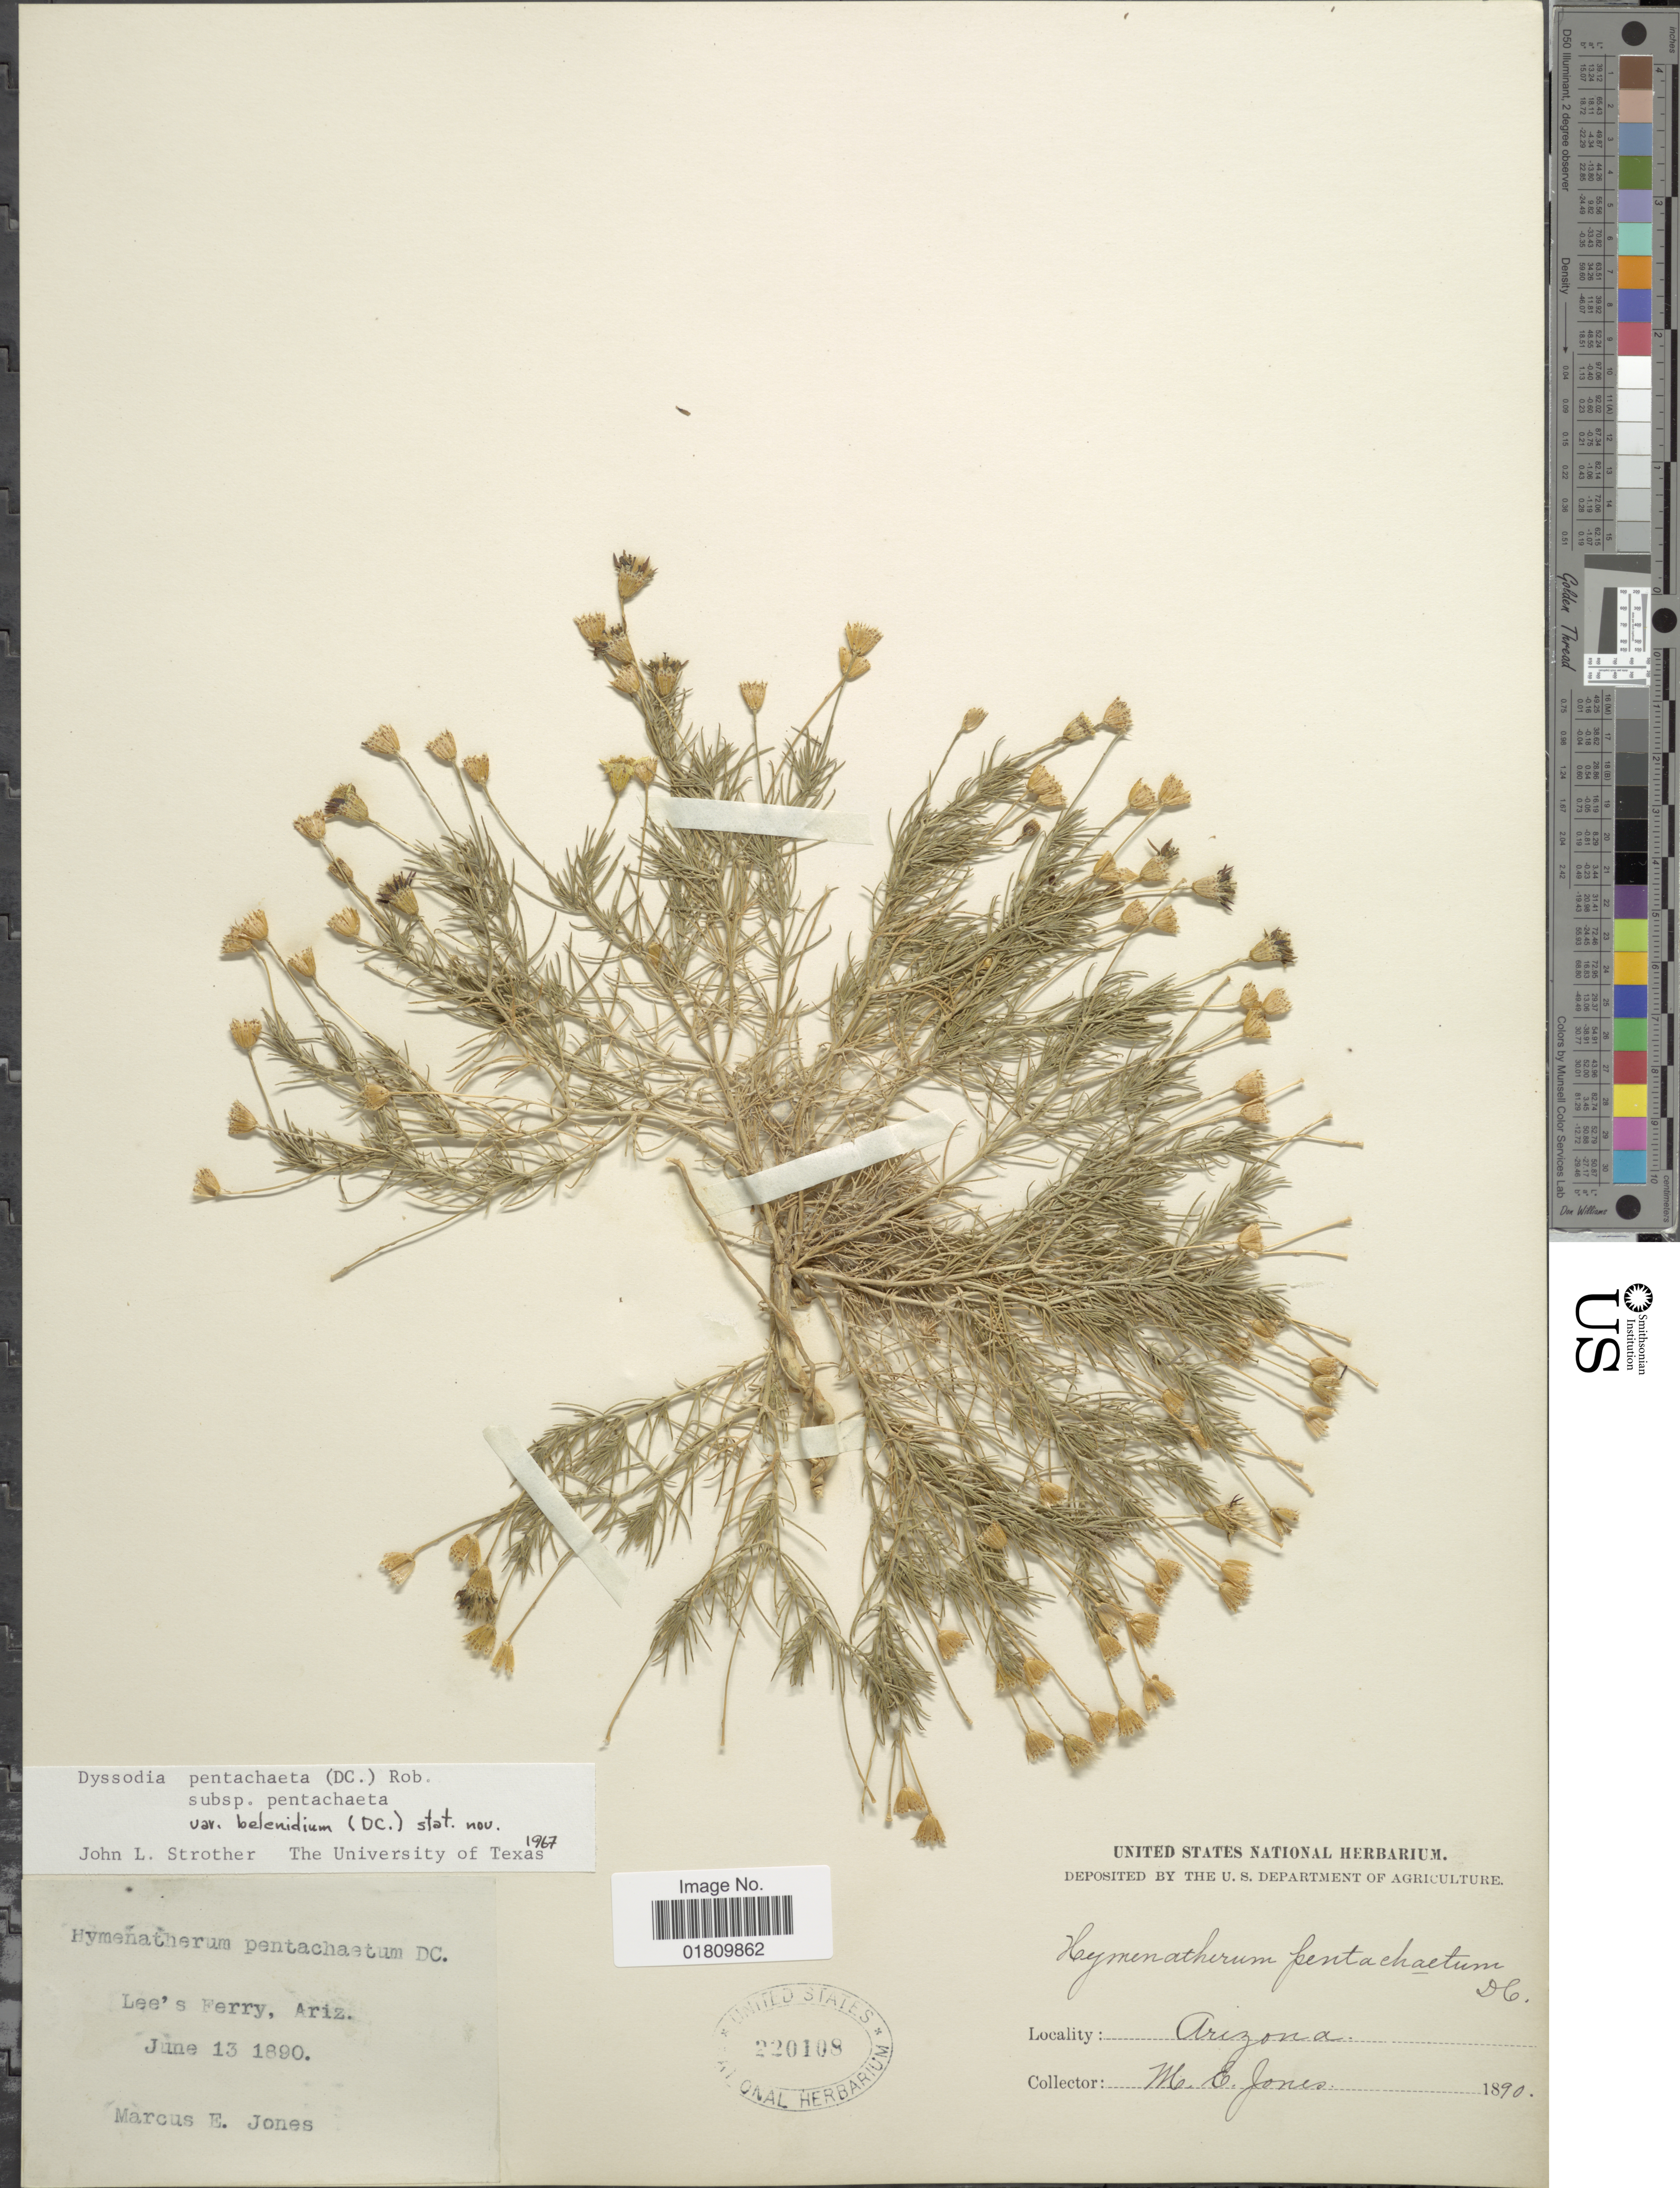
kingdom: Plantae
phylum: Tracheophyta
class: Magnoliopsida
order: Asterales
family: Asteraceae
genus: Thymophylla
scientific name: Thymophylla pentachaeta var. belenidium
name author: (DC.) Strother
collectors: M. E. Jones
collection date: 1890-06-13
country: United States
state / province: Arizona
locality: Lee's Ferry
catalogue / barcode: US 220108